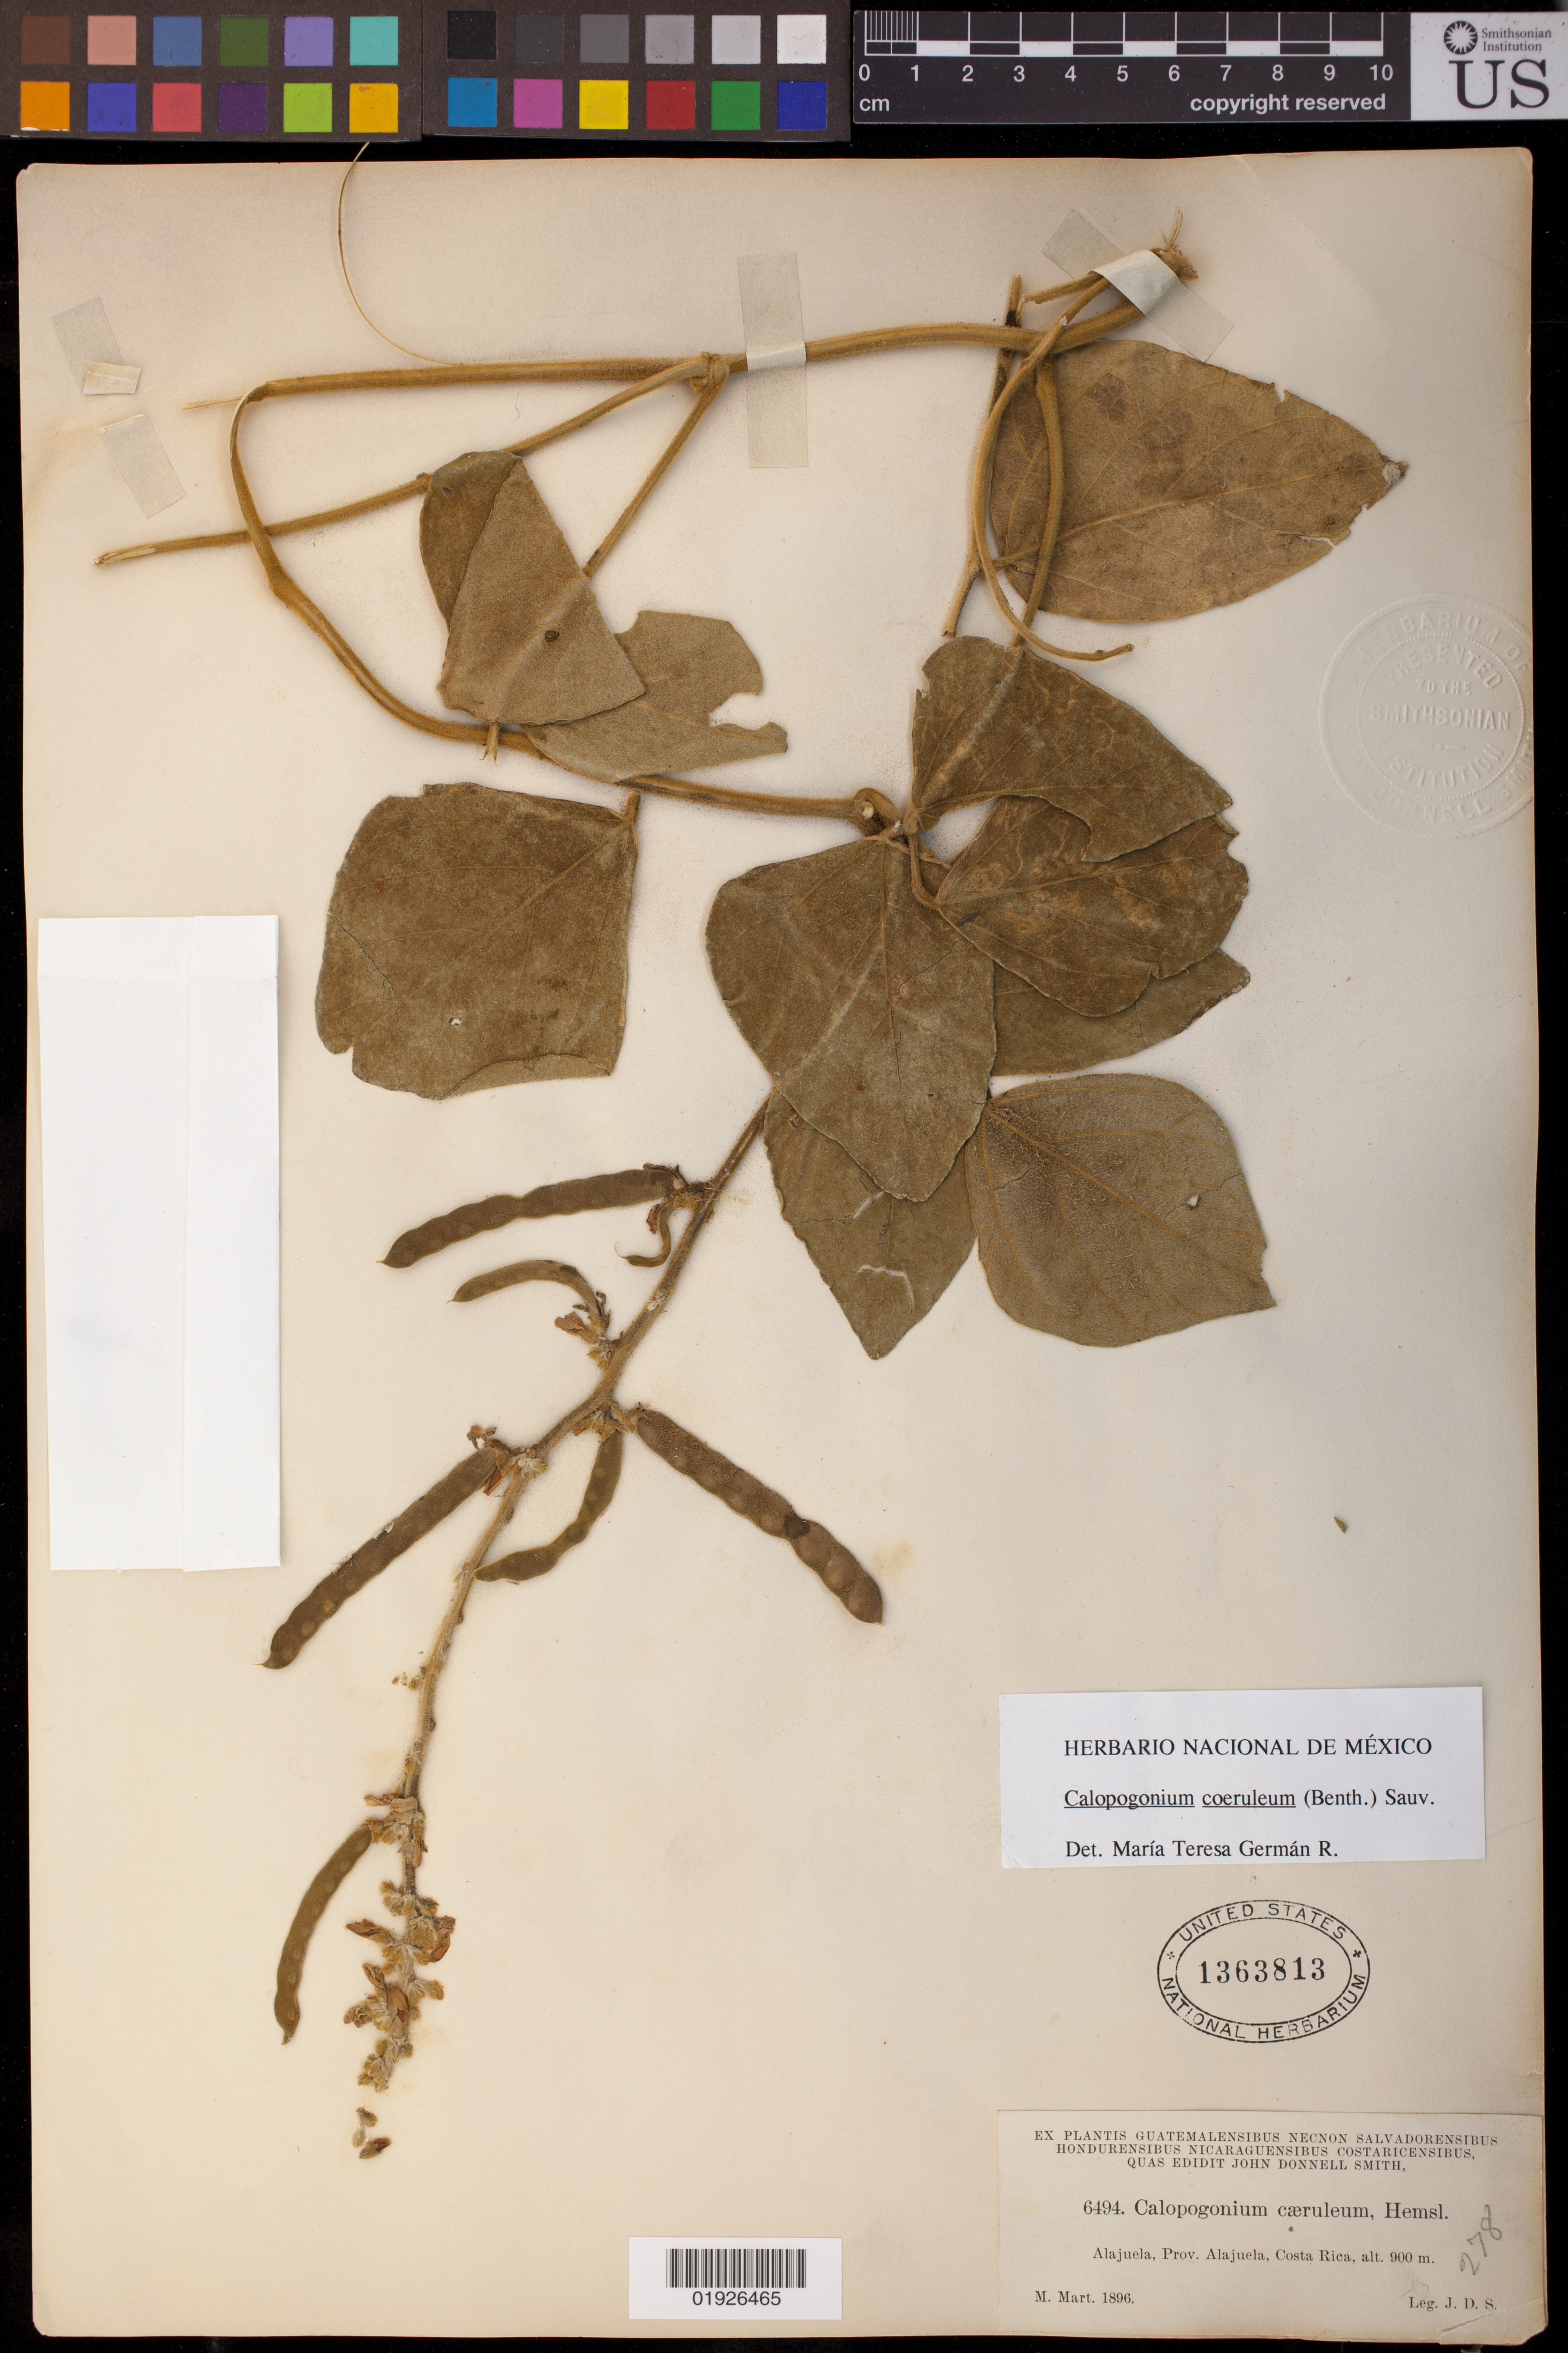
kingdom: Plantae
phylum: Tracheophyta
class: Magnoliopsida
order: Fabales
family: Fabaceae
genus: Calopogonium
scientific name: Calopogonium caeruleum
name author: (Benth.) C. Wright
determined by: Germán R., M. T.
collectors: J. Donnell Smith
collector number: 6494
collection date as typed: Mar 1896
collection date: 1896-03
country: Costa Rica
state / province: Alajuela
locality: Alajuela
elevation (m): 900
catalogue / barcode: US 1363813